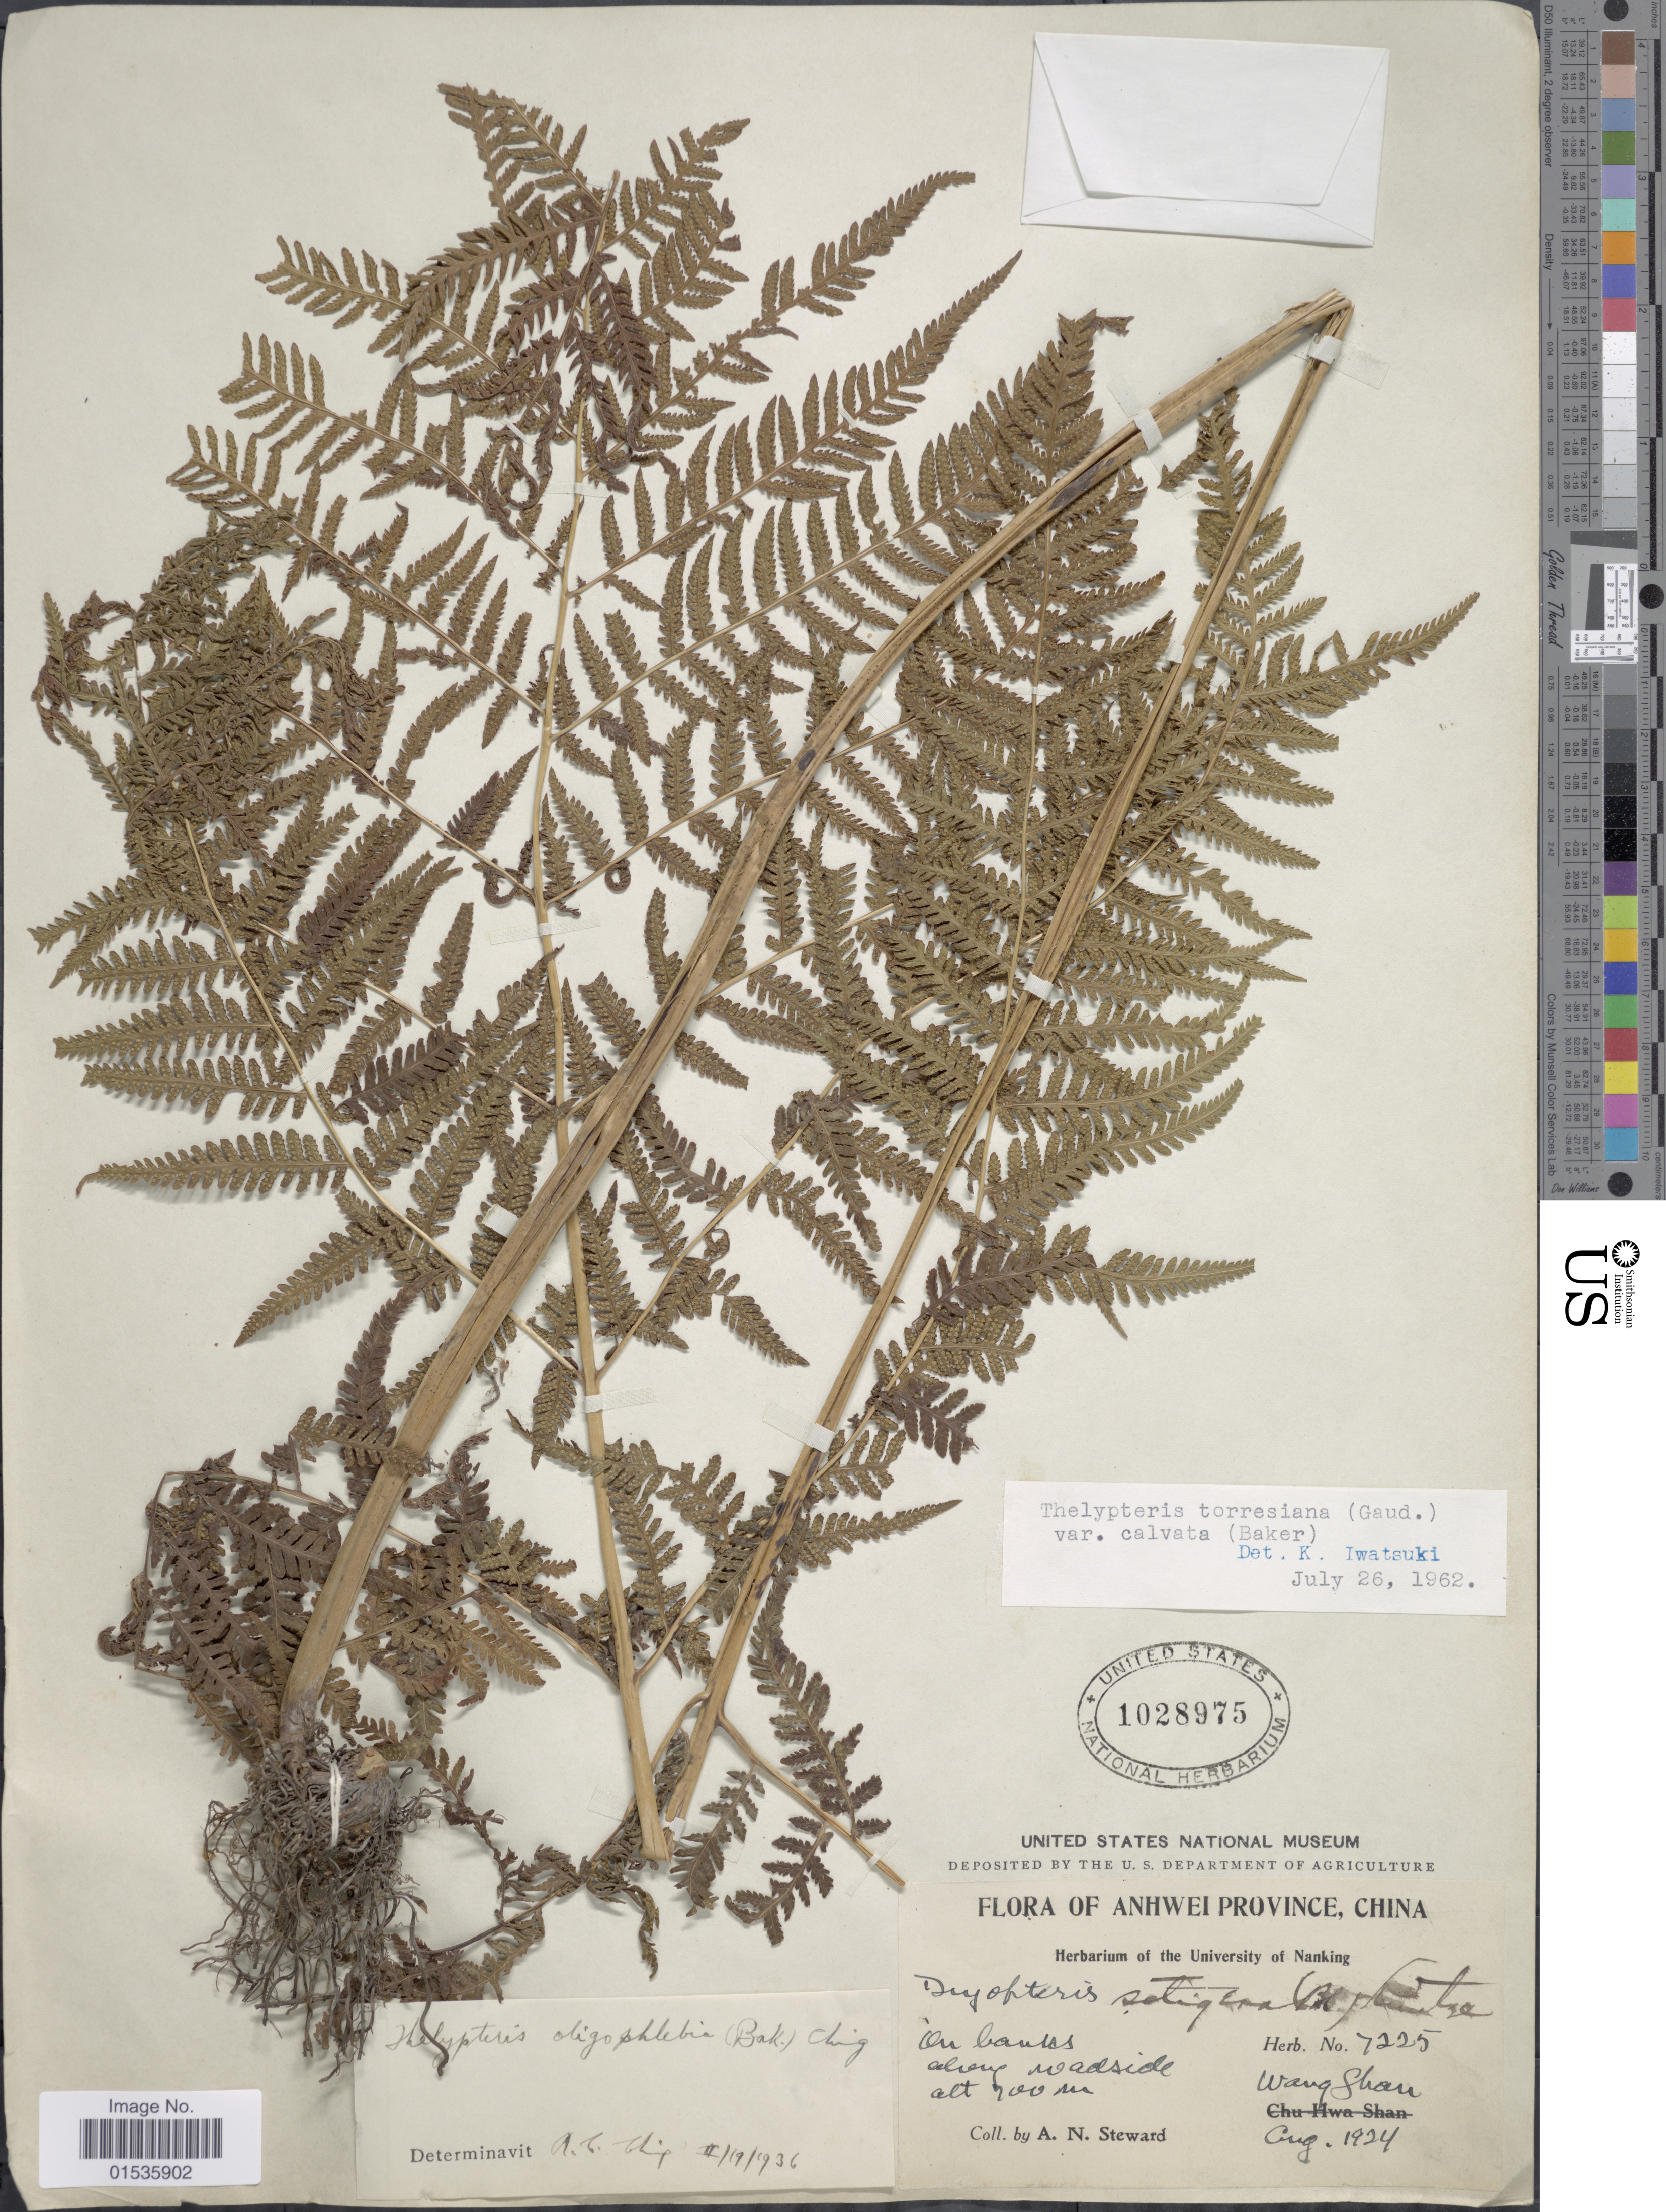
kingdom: Plantae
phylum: Tracheophyta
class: Polypodiopsida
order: Polypodiales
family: Thelypteridaceae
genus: Macrothelypteris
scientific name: Macrothelypteris torresiana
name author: (Gaudich.) Ching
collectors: A. N. Steward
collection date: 1924-08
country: China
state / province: Anhui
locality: Anhwei Province, China. Wang Shan, along roadside.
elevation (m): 700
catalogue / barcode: US 1028975